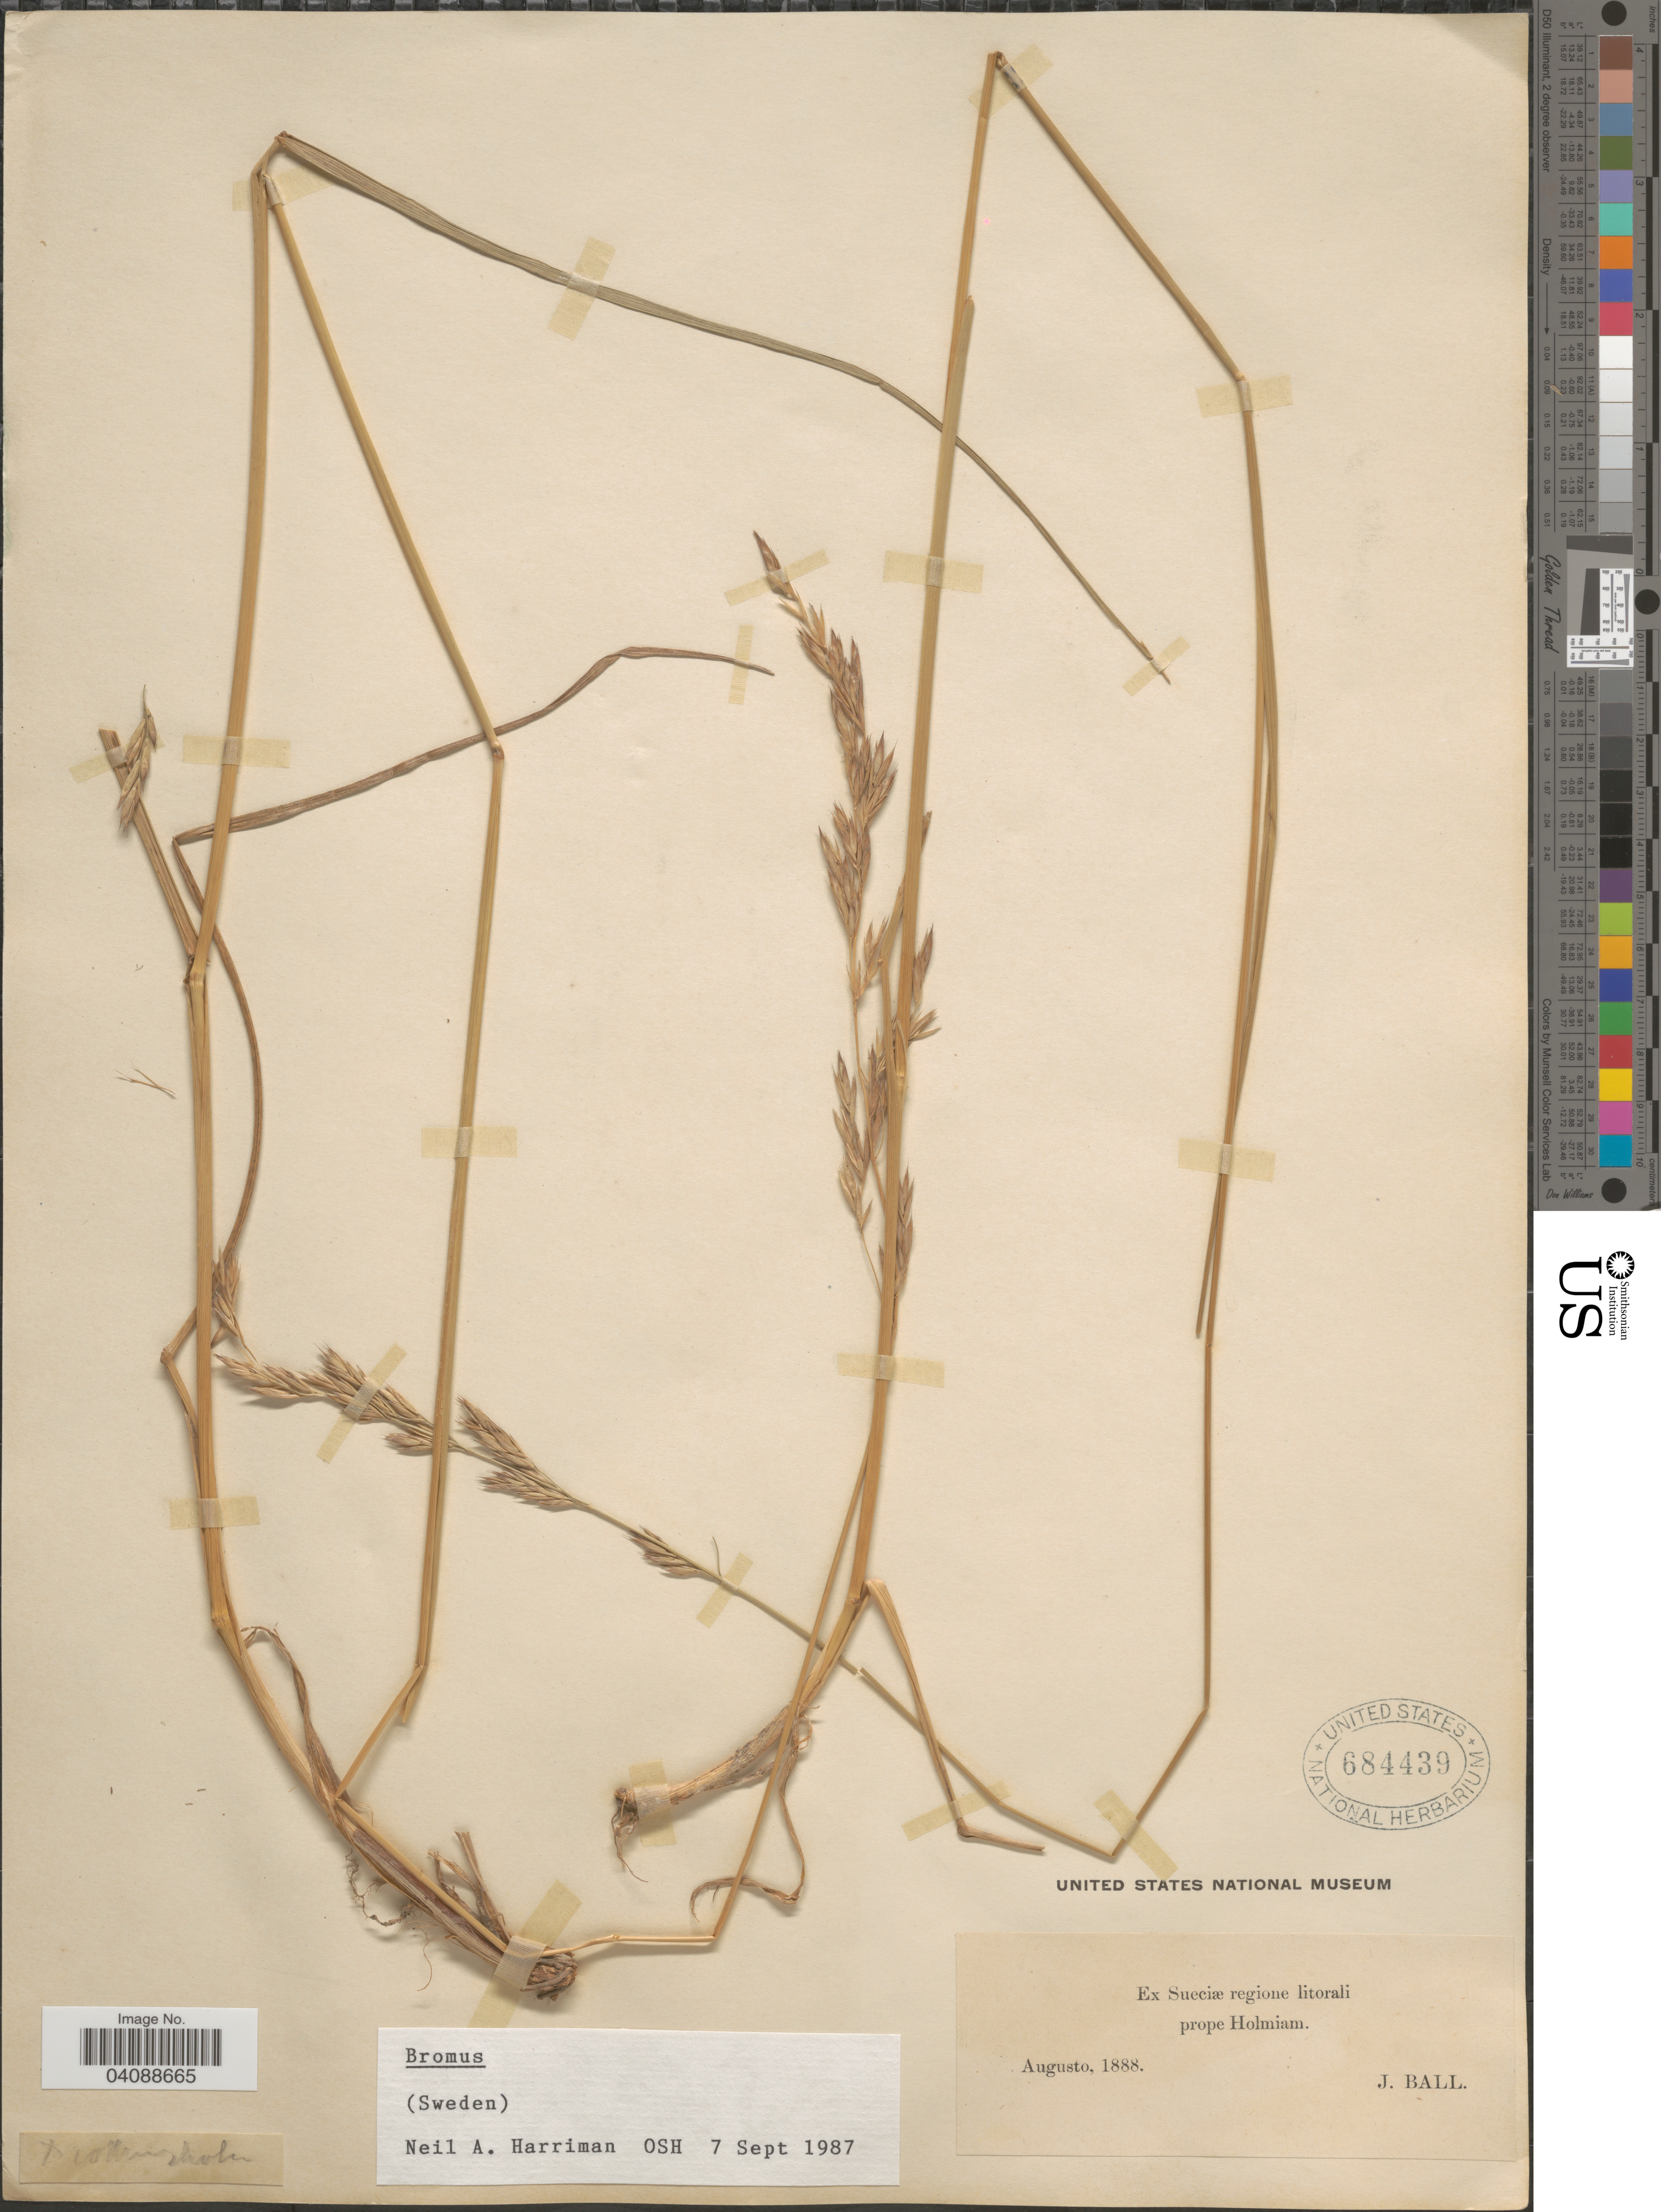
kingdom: Plantae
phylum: Tracheophyta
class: Liliopsida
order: Poales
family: Poaceae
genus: Bromus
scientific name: Bromus sp.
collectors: J. Ball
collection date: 1888-08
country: Sweden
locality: Ex Sueciæ regione litorali prope Holmiam.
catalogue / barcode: US 684439